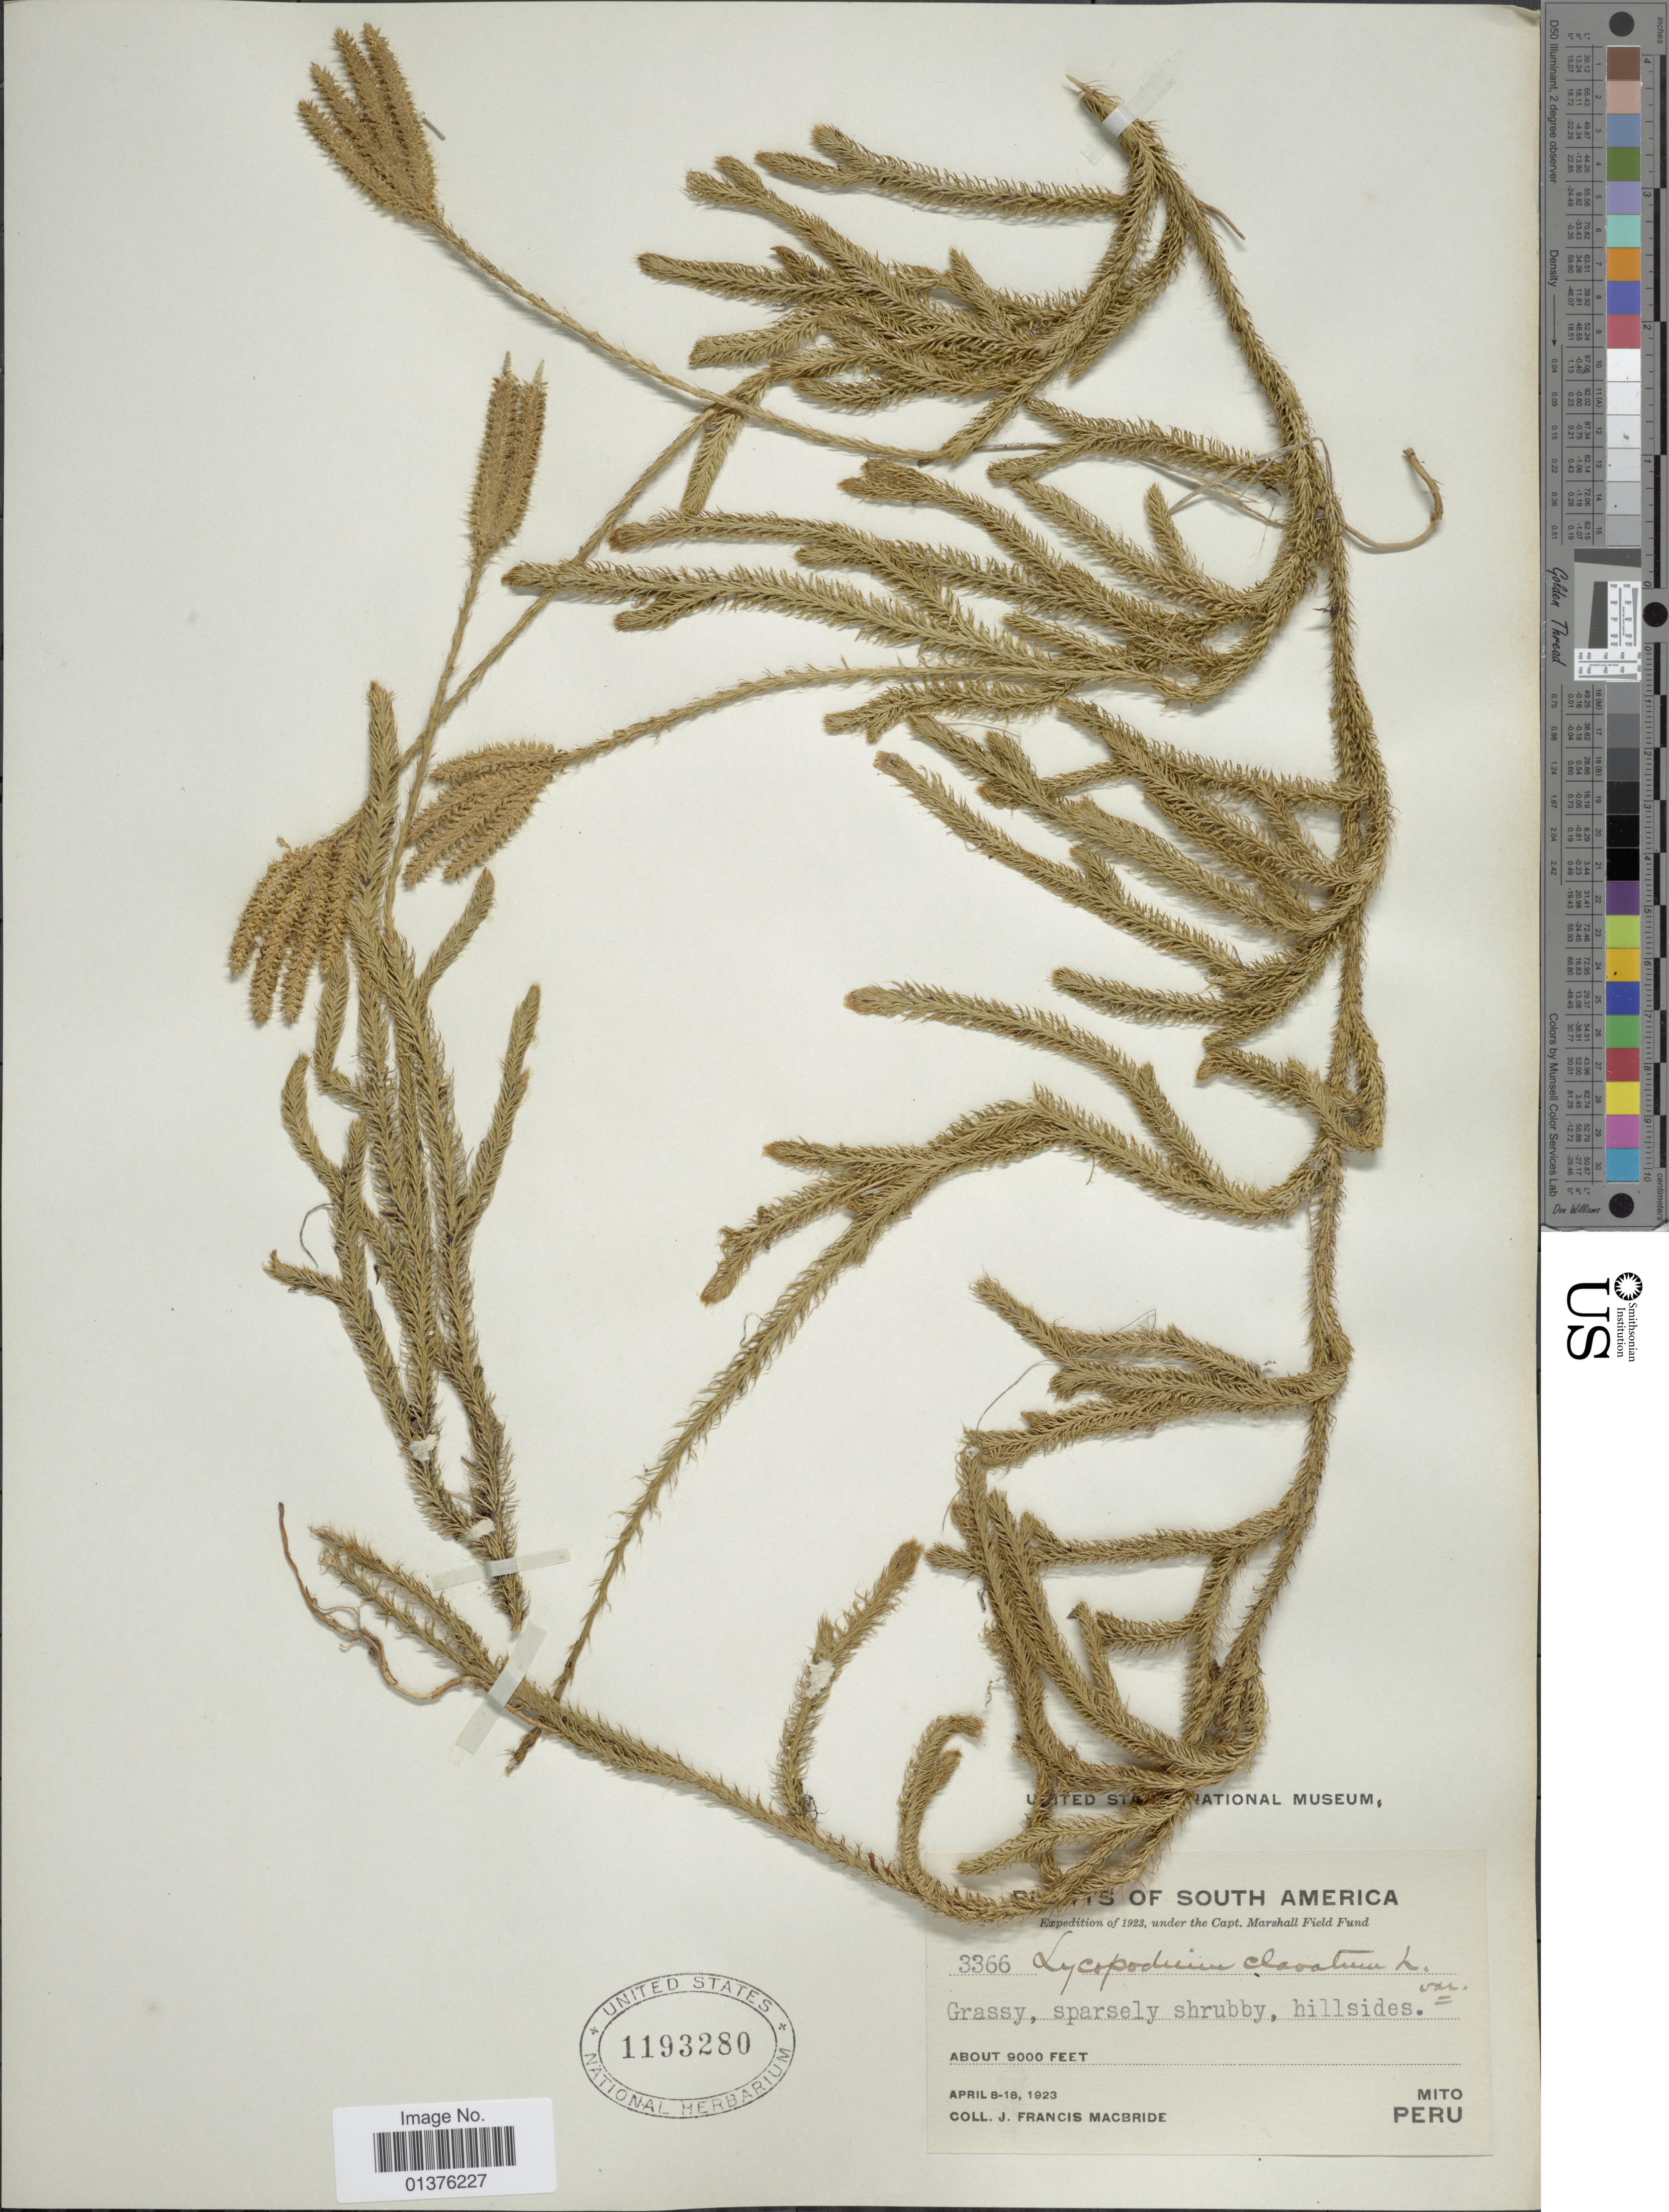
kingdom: Plantae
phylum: Tracheophyta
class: Lycopodiopsida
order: Lycopodiales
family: Lycopodiaceae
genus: Lycopodium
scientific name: Lycopodium clavatum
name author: L.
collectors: J. F. Macbride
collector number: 3366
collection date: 1923-04-08/1923-04-18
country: Peru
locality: Mito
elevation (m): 2743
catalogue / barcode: US 1193280